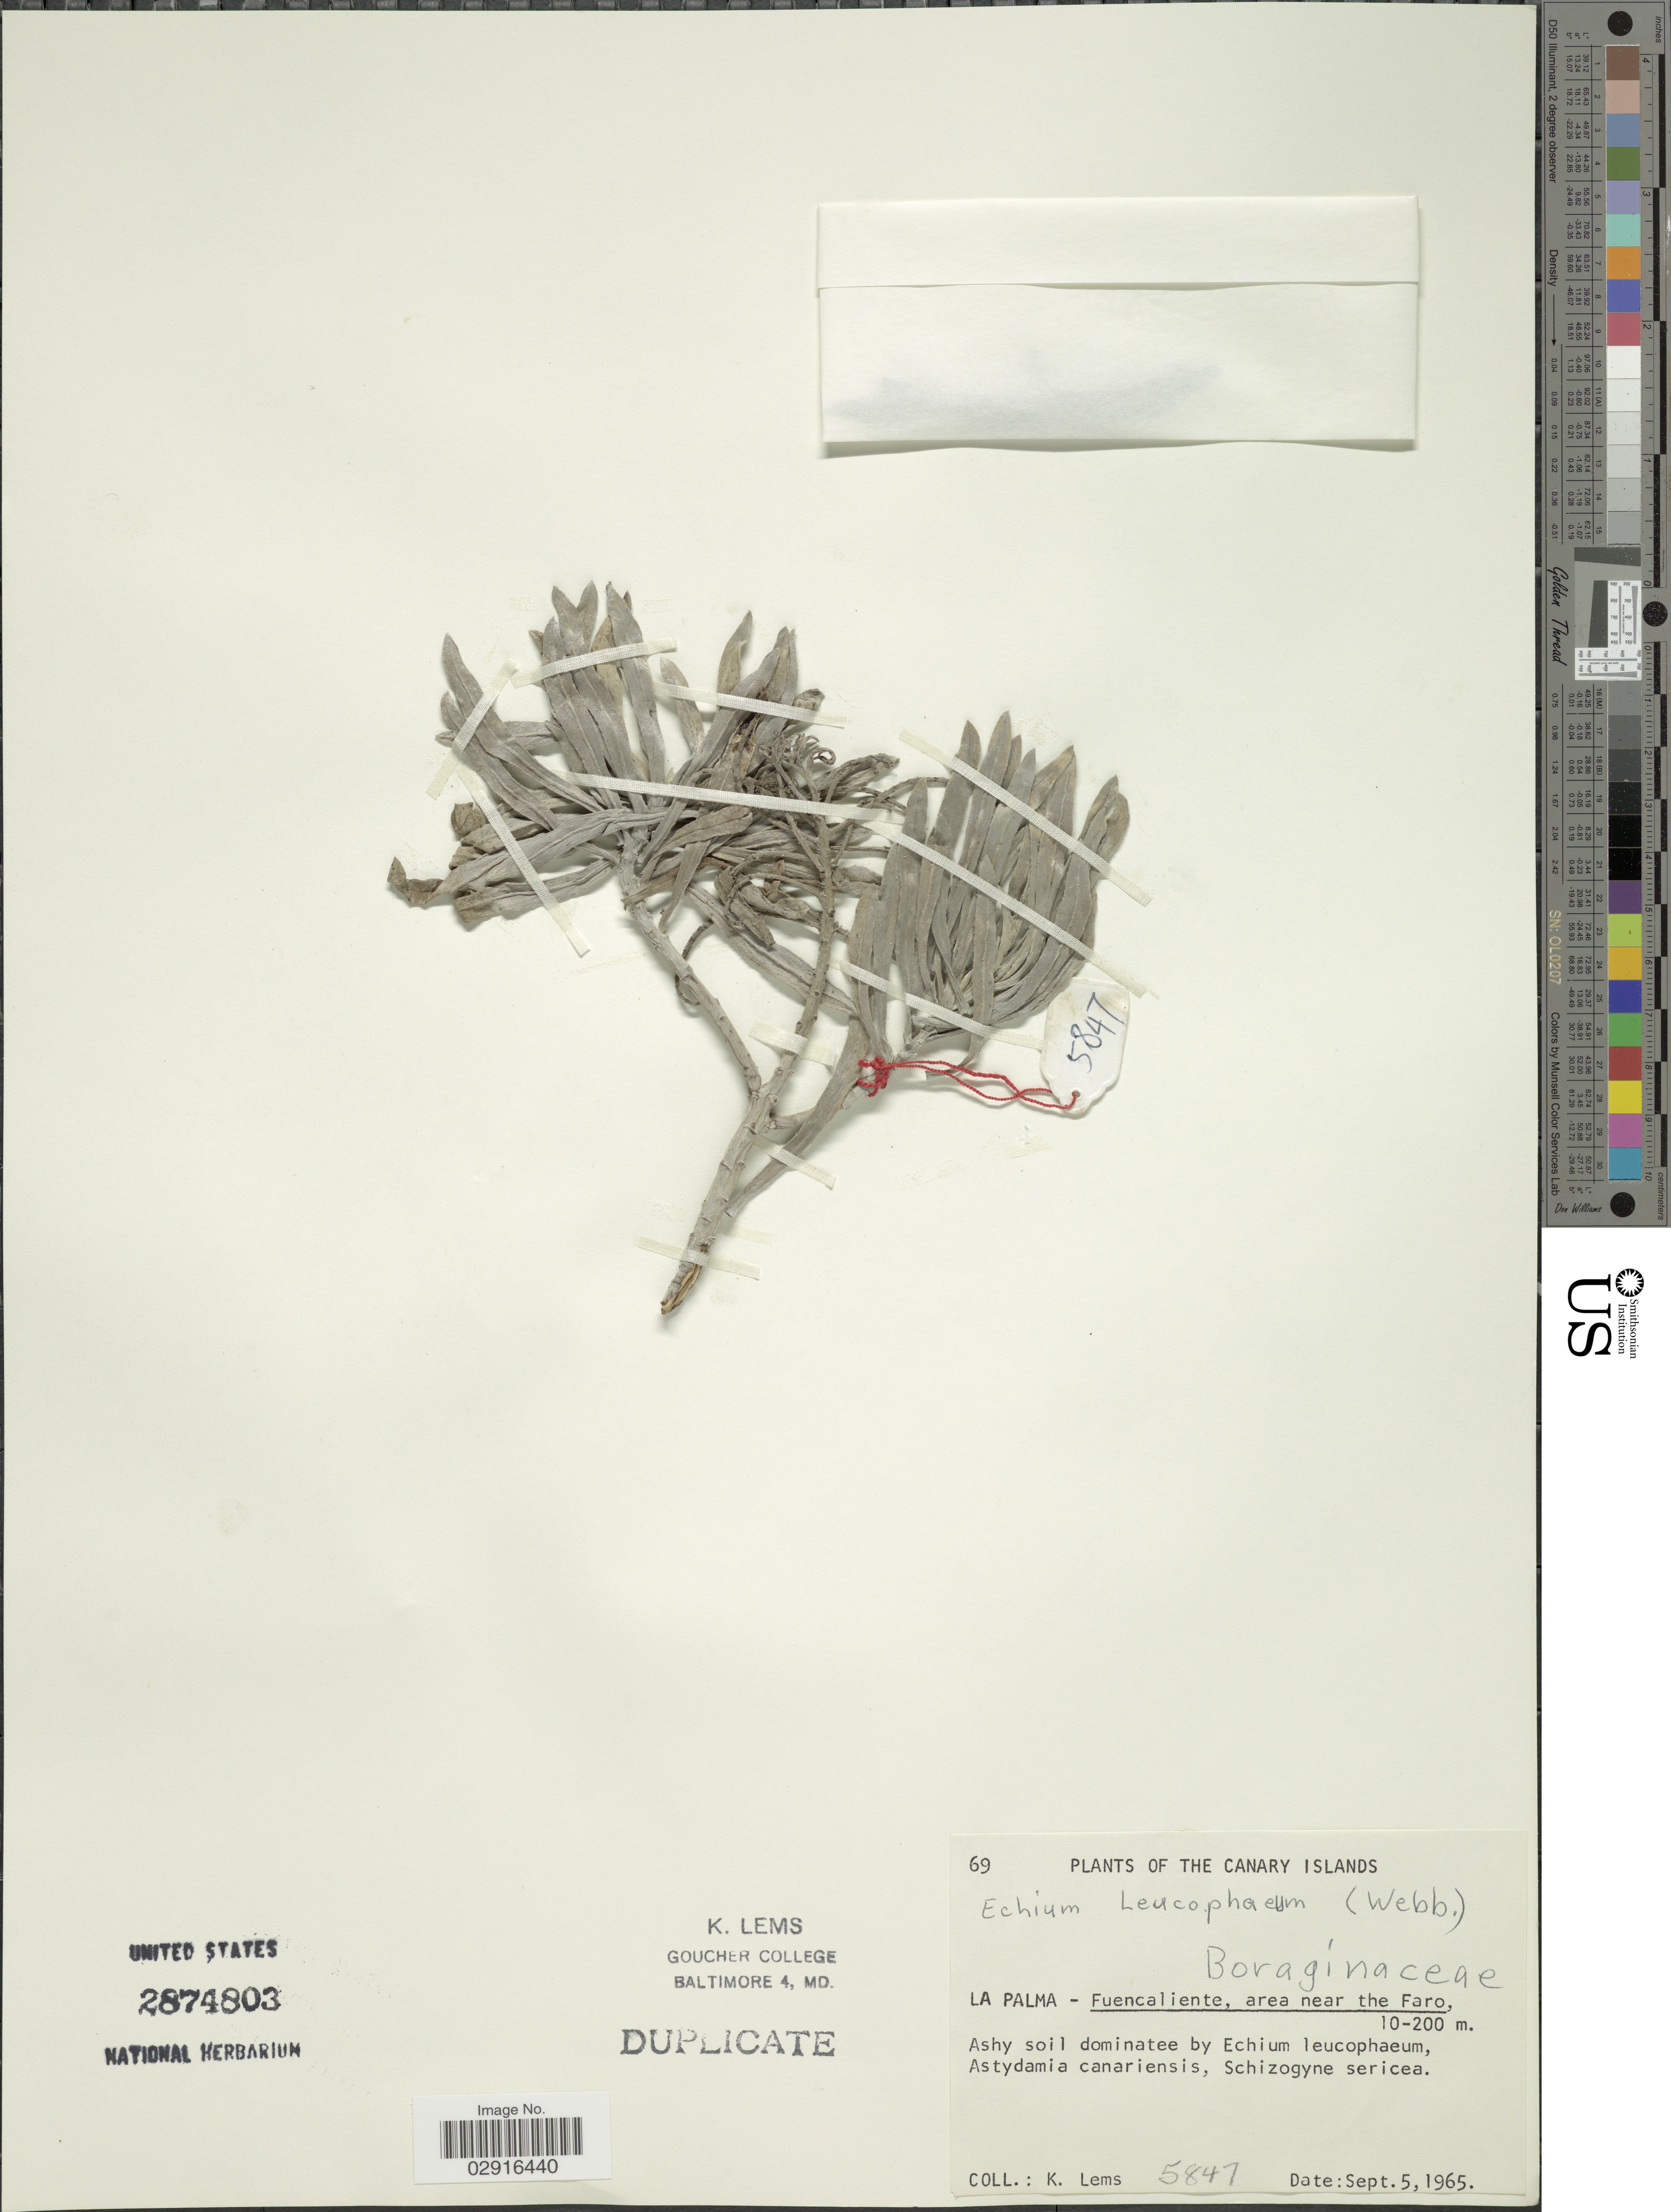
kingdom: Plantae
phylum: Tracheophyta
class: Magnoliopsida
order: Boraginales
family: Boraginaceae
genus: Echium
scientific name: Echium leucophaeum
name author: D.A. Webb ex Sprague & Hutch.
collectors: K. Lems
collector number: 5847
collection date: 1965-09-05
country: Spain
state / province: Canarias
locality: Canary Islands. La Palma - Fuencaliente, area near the Faro.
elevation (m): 10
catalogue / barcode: US 2874803